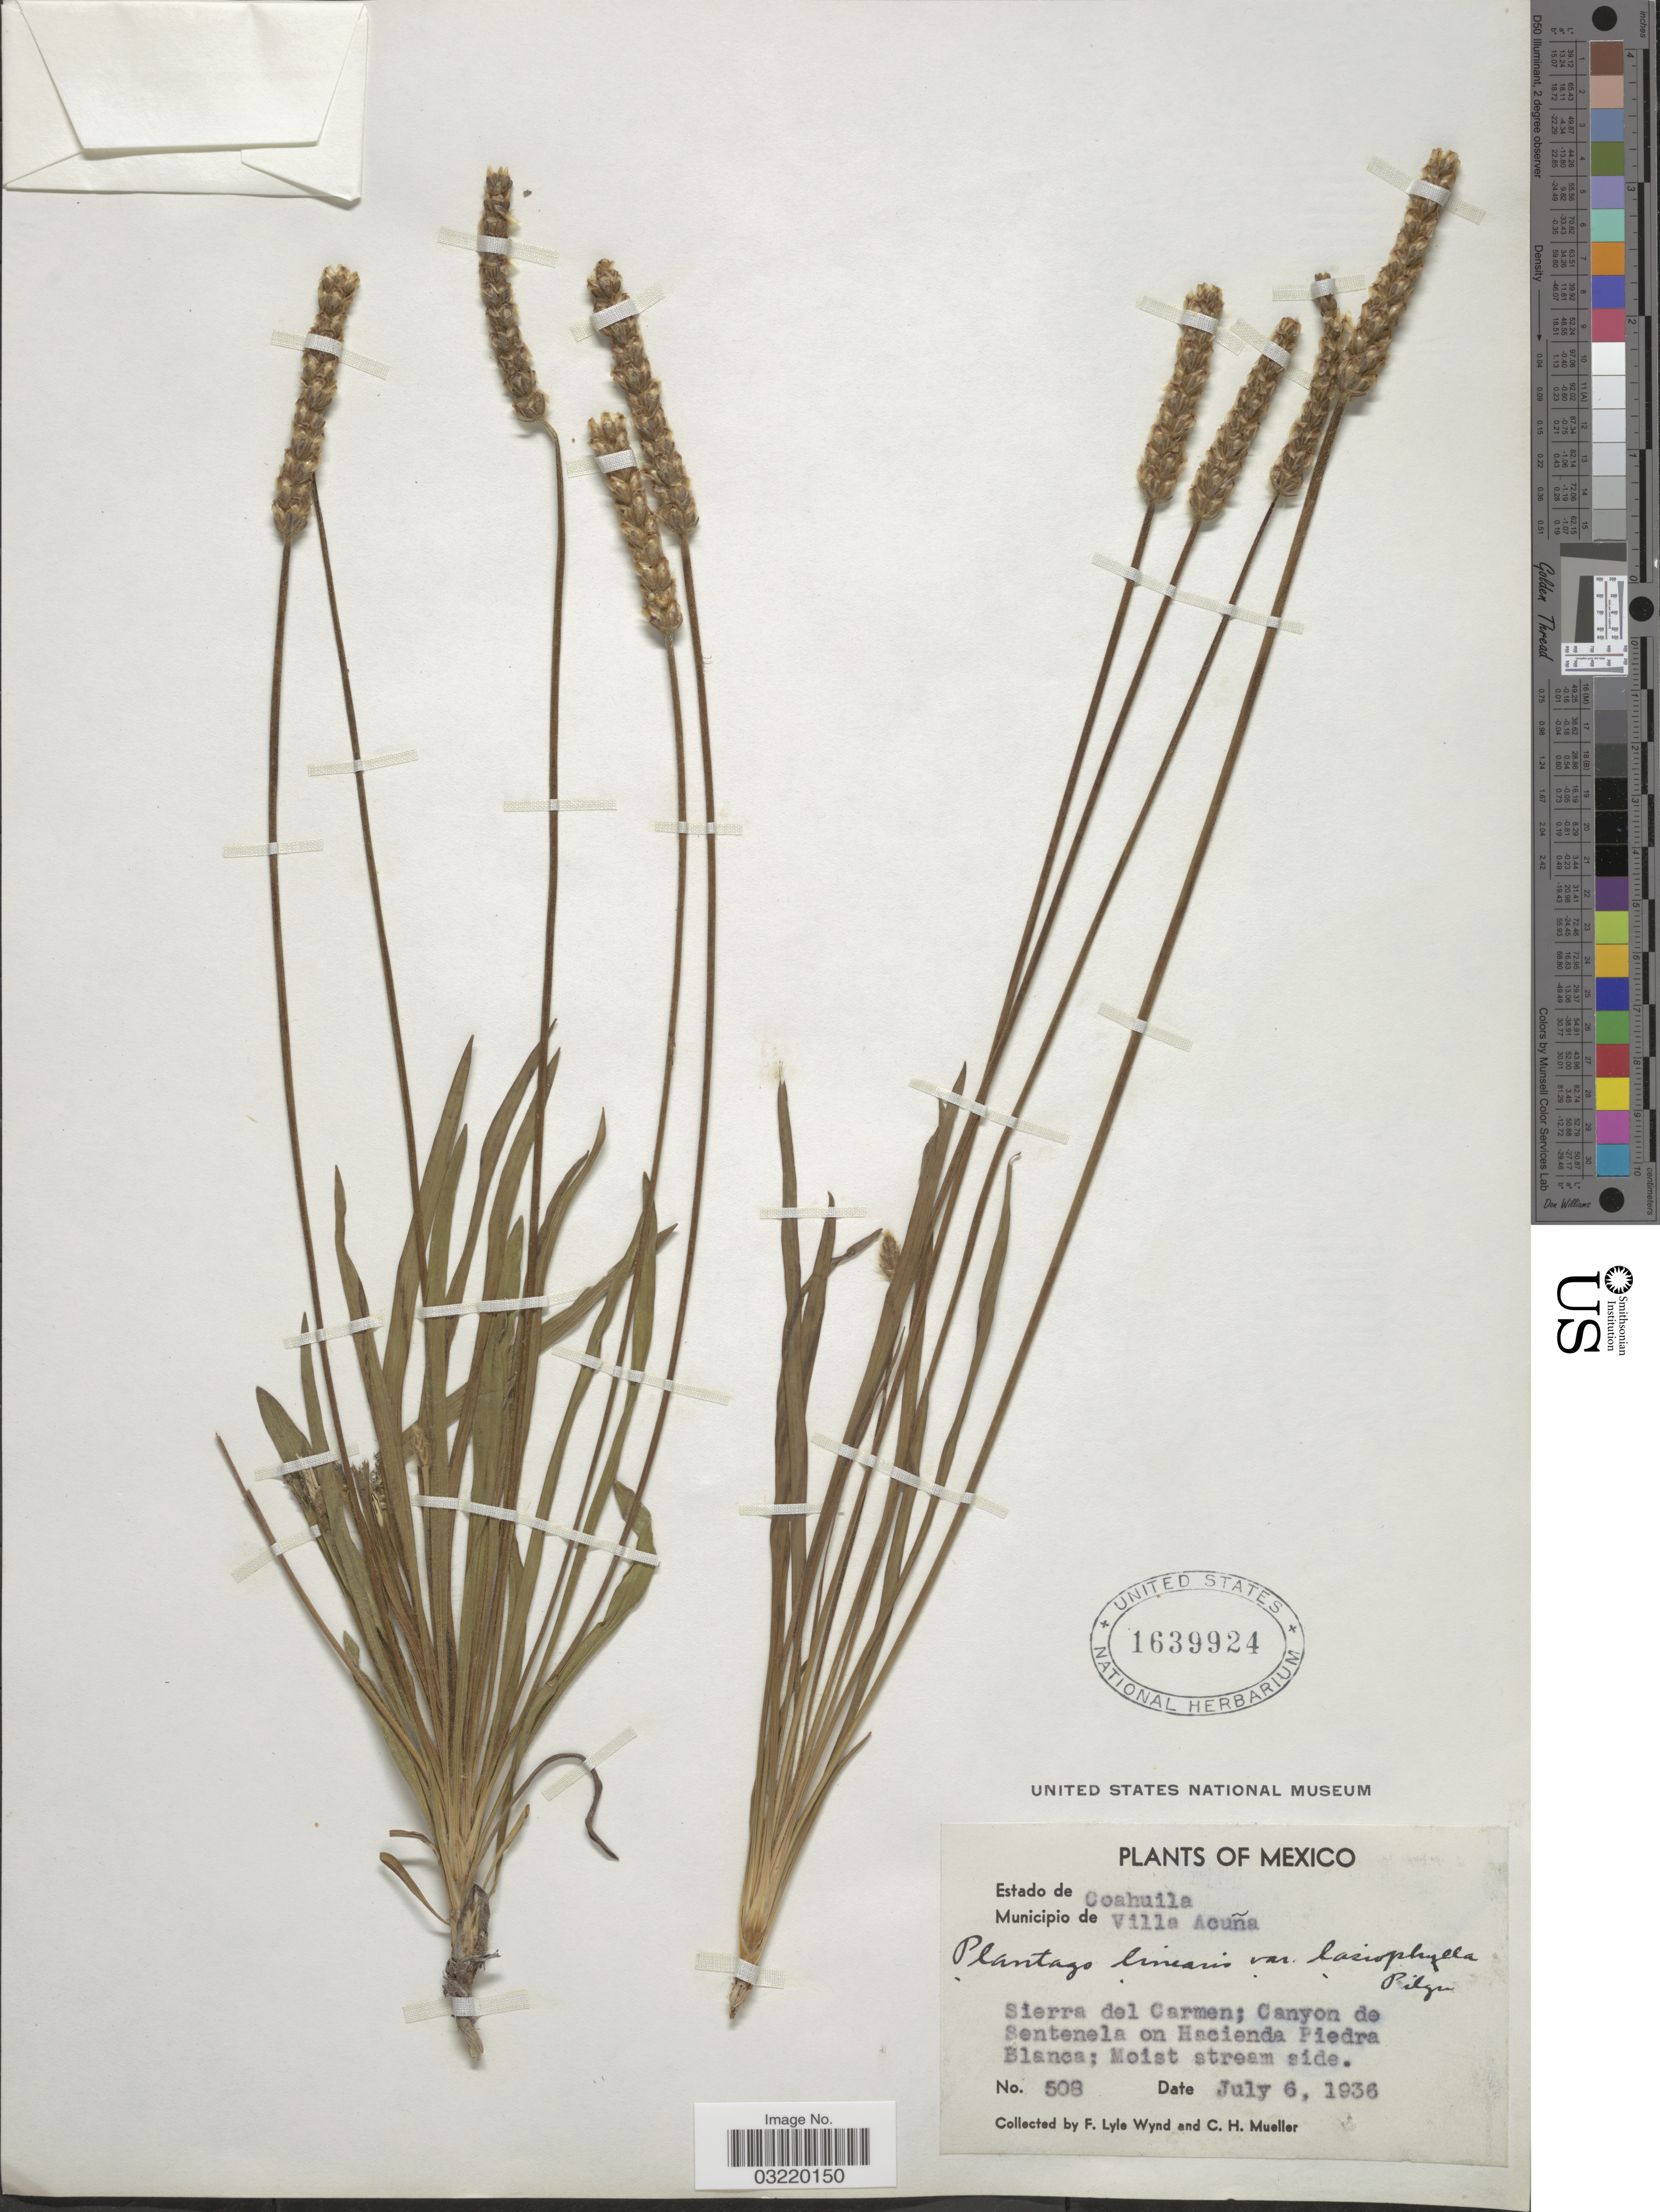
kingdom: Plantae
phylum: Tracheophyta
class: Magnoliopsida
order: Lamiales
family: Plantaginaceae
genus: Plantago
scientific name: Plantago linearis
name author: Kunth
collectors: F. L. Wynd & C. H. Mueller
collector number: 508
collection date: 1936-07-06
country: Mexico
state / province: Coahuila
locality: Municipio de Villa Acuña. Sierra del Carmen; Canyon de Sentenela on Hacienda Piedra Blanca.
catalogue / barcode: US 1639924